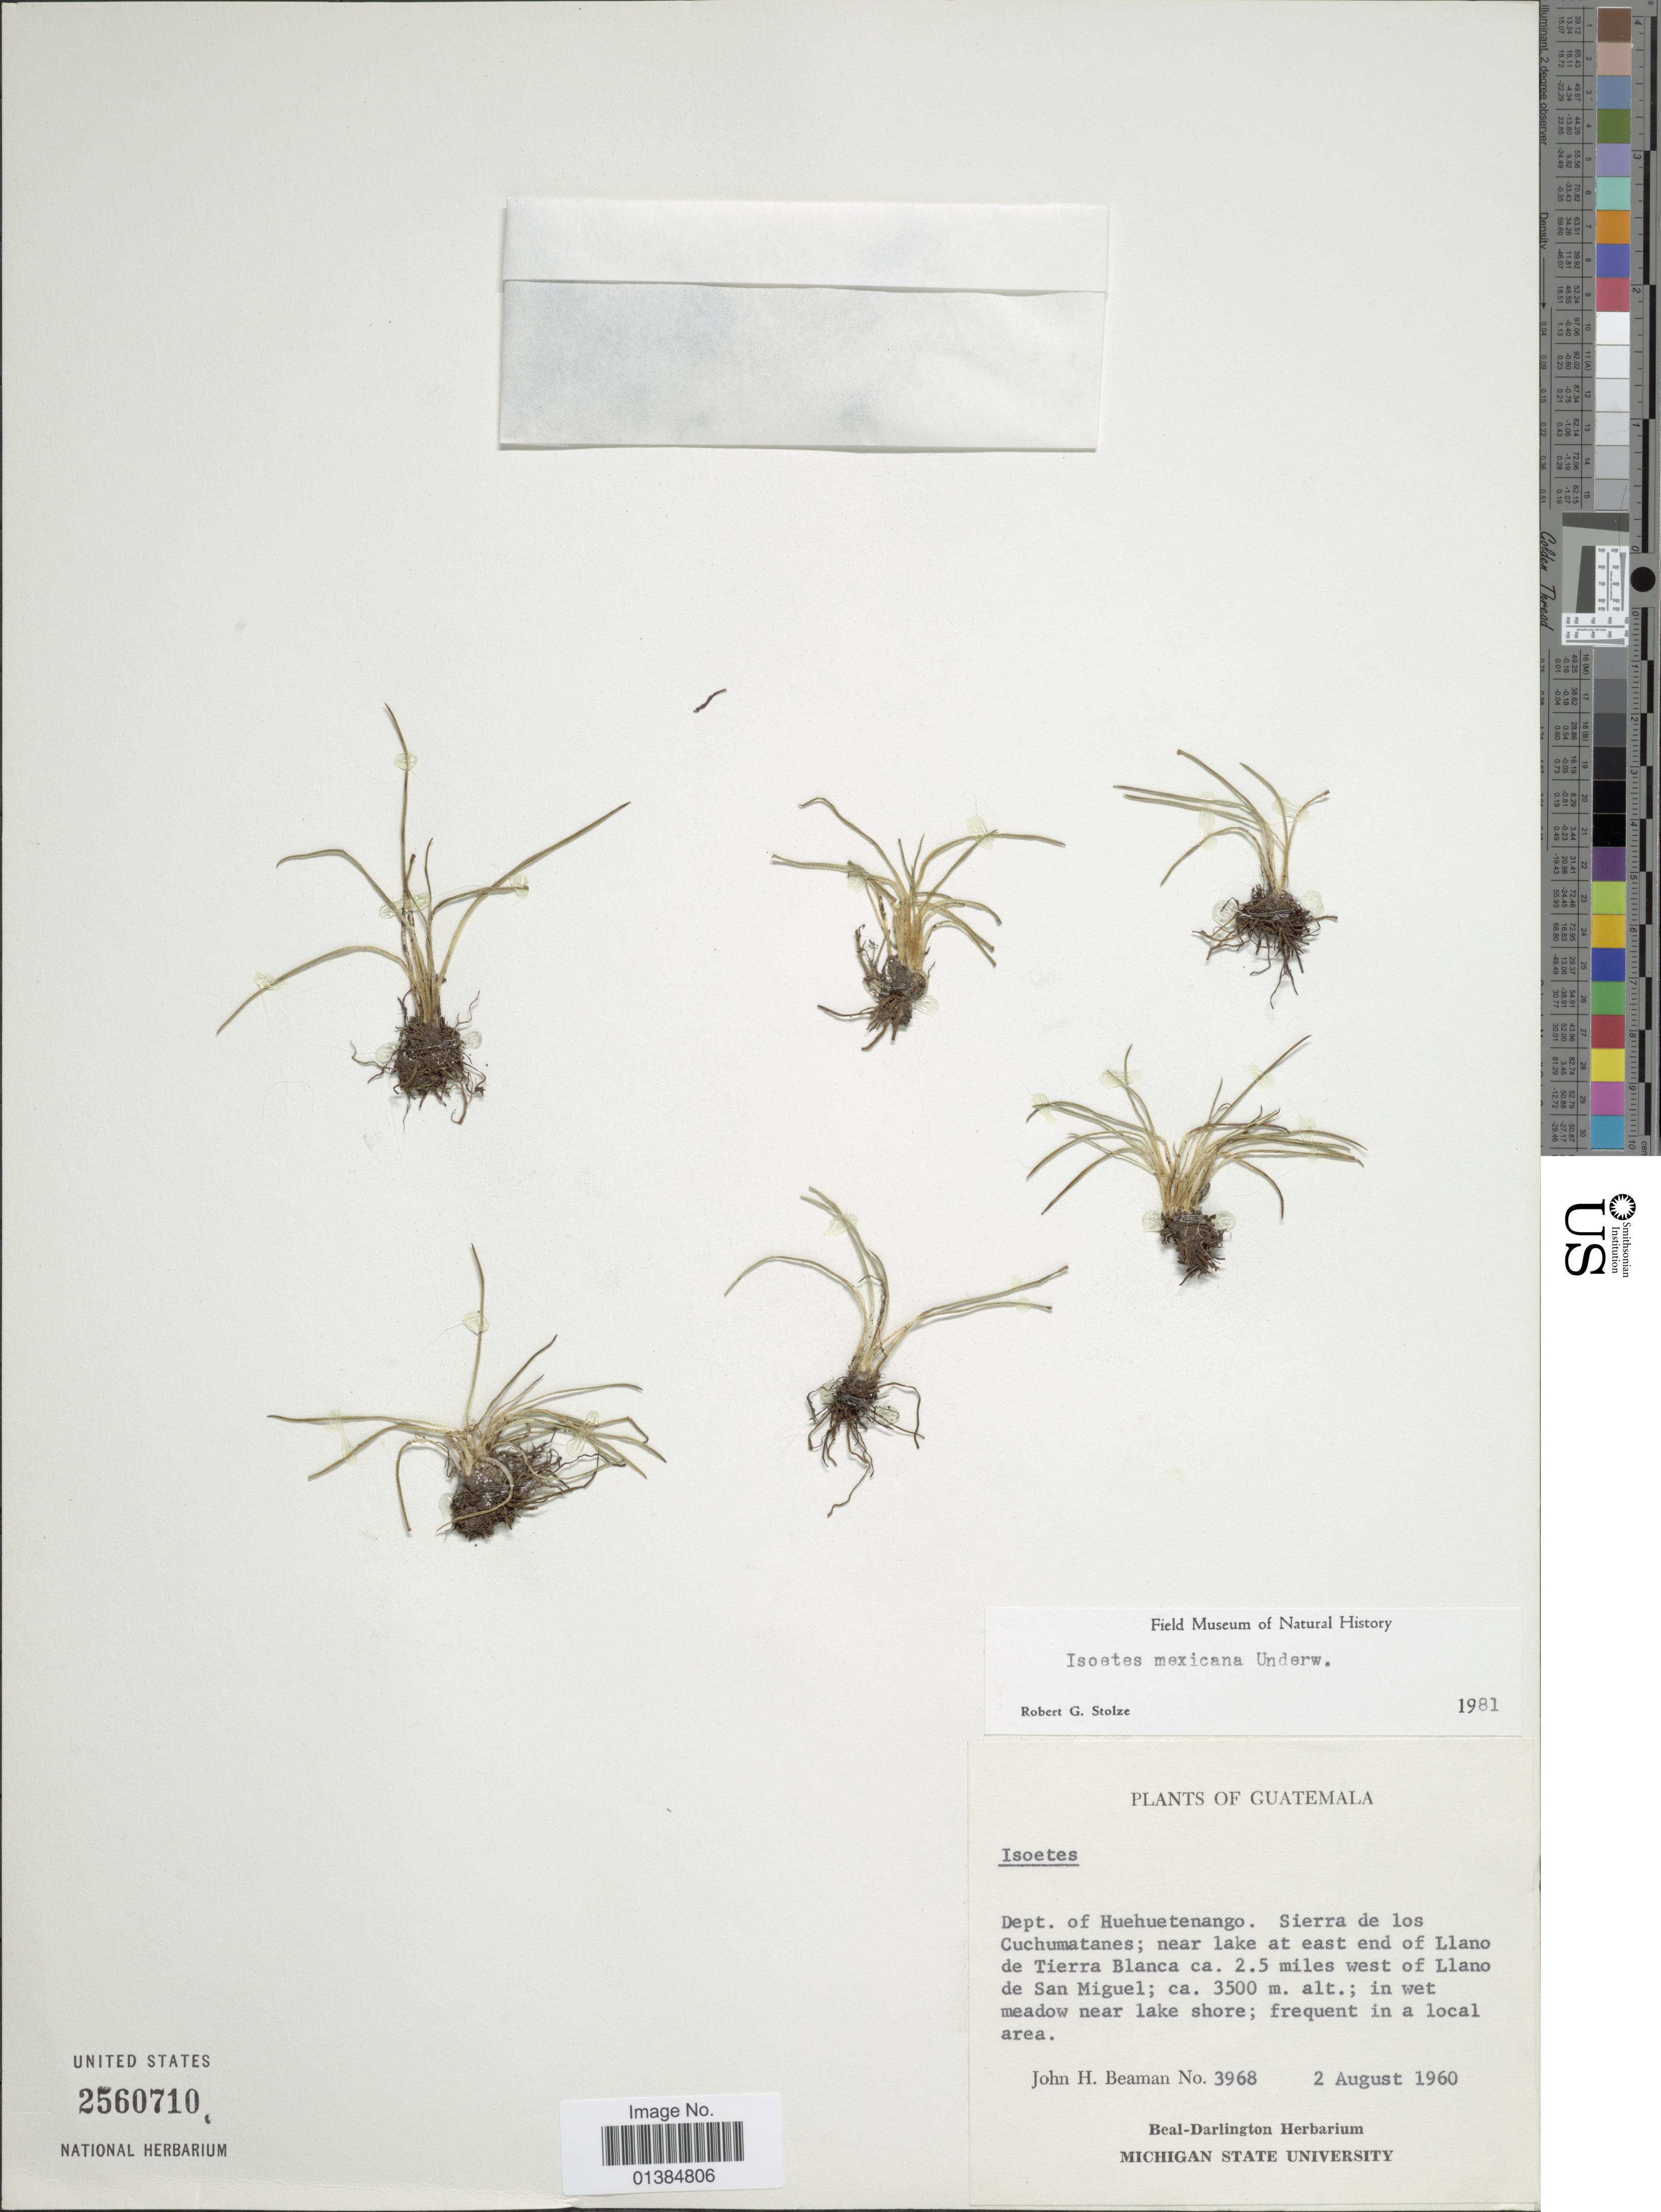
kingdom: Plantae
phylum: Tracheophyta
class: Lycopodiopsida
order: Isoetales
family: Isoetaceae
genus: Isoetes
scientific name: Isoetes mexicana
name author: Underw.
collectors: J. H. Beaman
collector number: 3968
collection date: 1960-08-02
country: Guatemala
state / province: Huehuetenango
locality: Sierra de los Cuchumatanes; near lake at east end of Llano de Tierra Blanca ca. 2.5 miles west of Llano de San Miguel.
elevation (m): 3500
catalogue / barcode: US 2560710